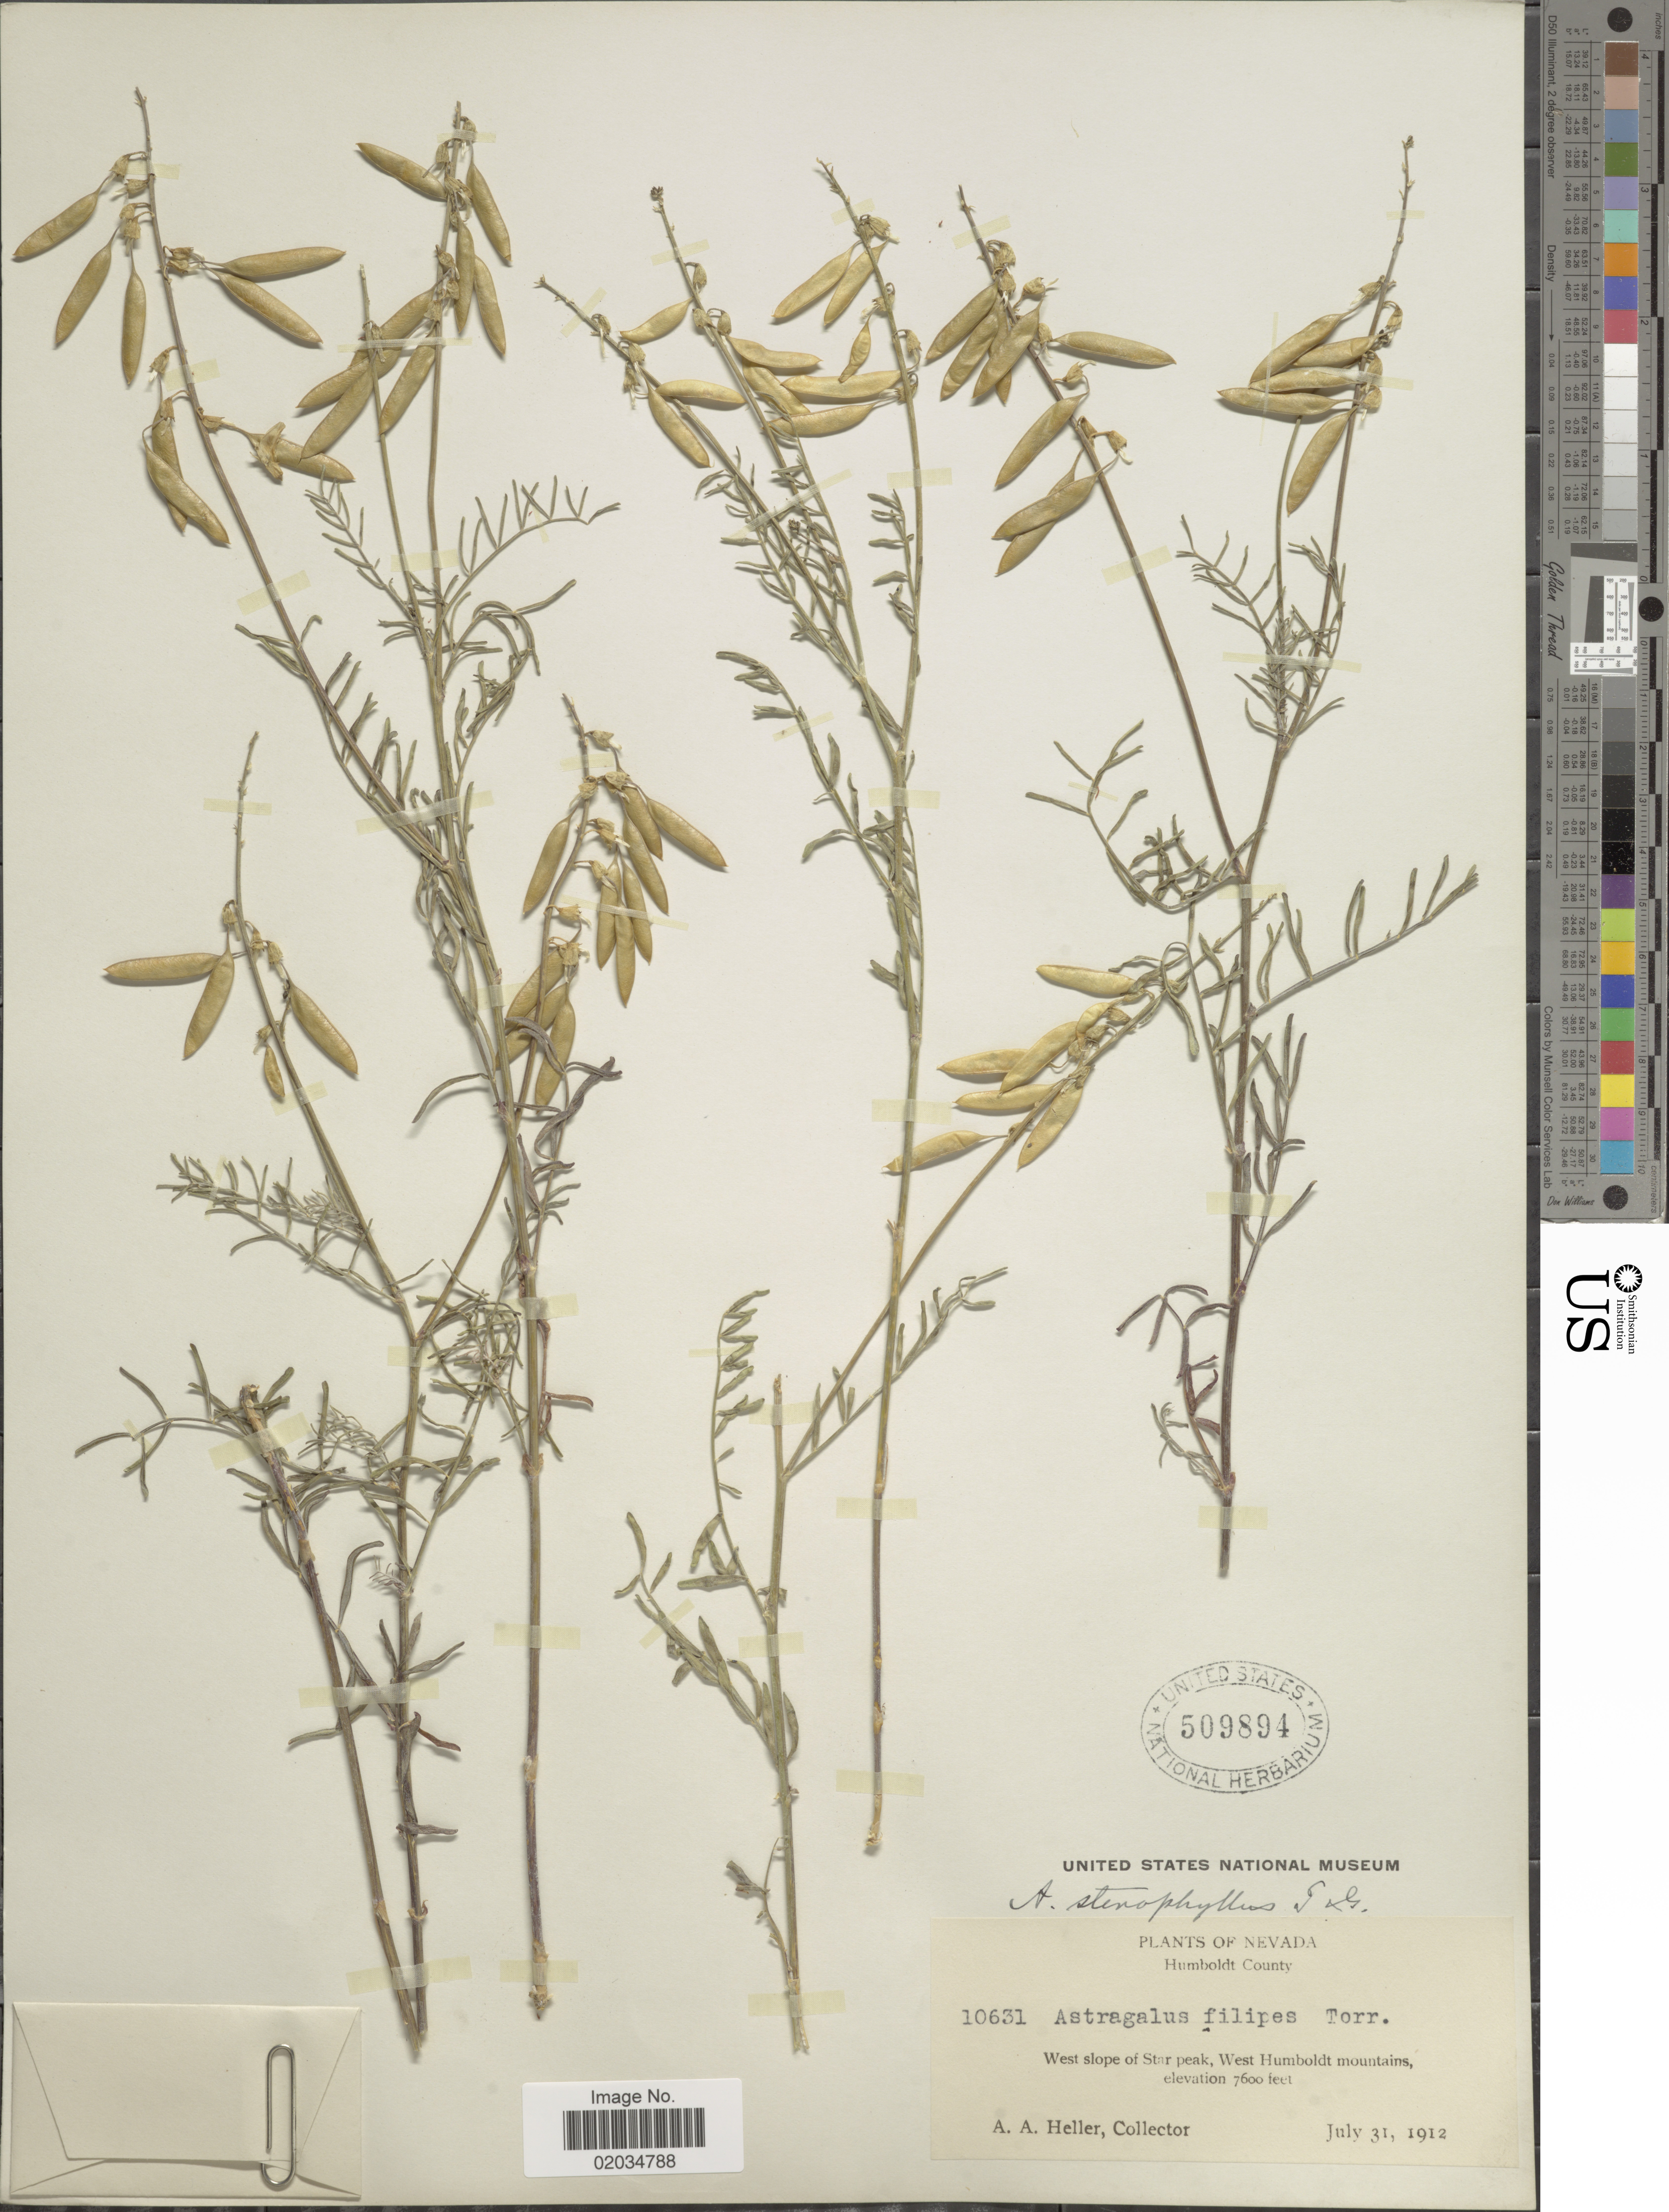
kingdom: Plantae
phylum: Tracheophyta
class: Magnoliopsida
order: Fabales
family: Fabaceae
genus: Astragalus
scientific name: Astragalus stenophyllus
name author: Torr. & A. Gray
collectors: A. A. Heller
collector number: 10631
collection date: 1912-07-31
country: United States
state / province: Nevada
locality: Humboldt County. West slope of Star peak, West Humboldt Mountains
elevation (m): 2316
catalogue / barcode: US 509894